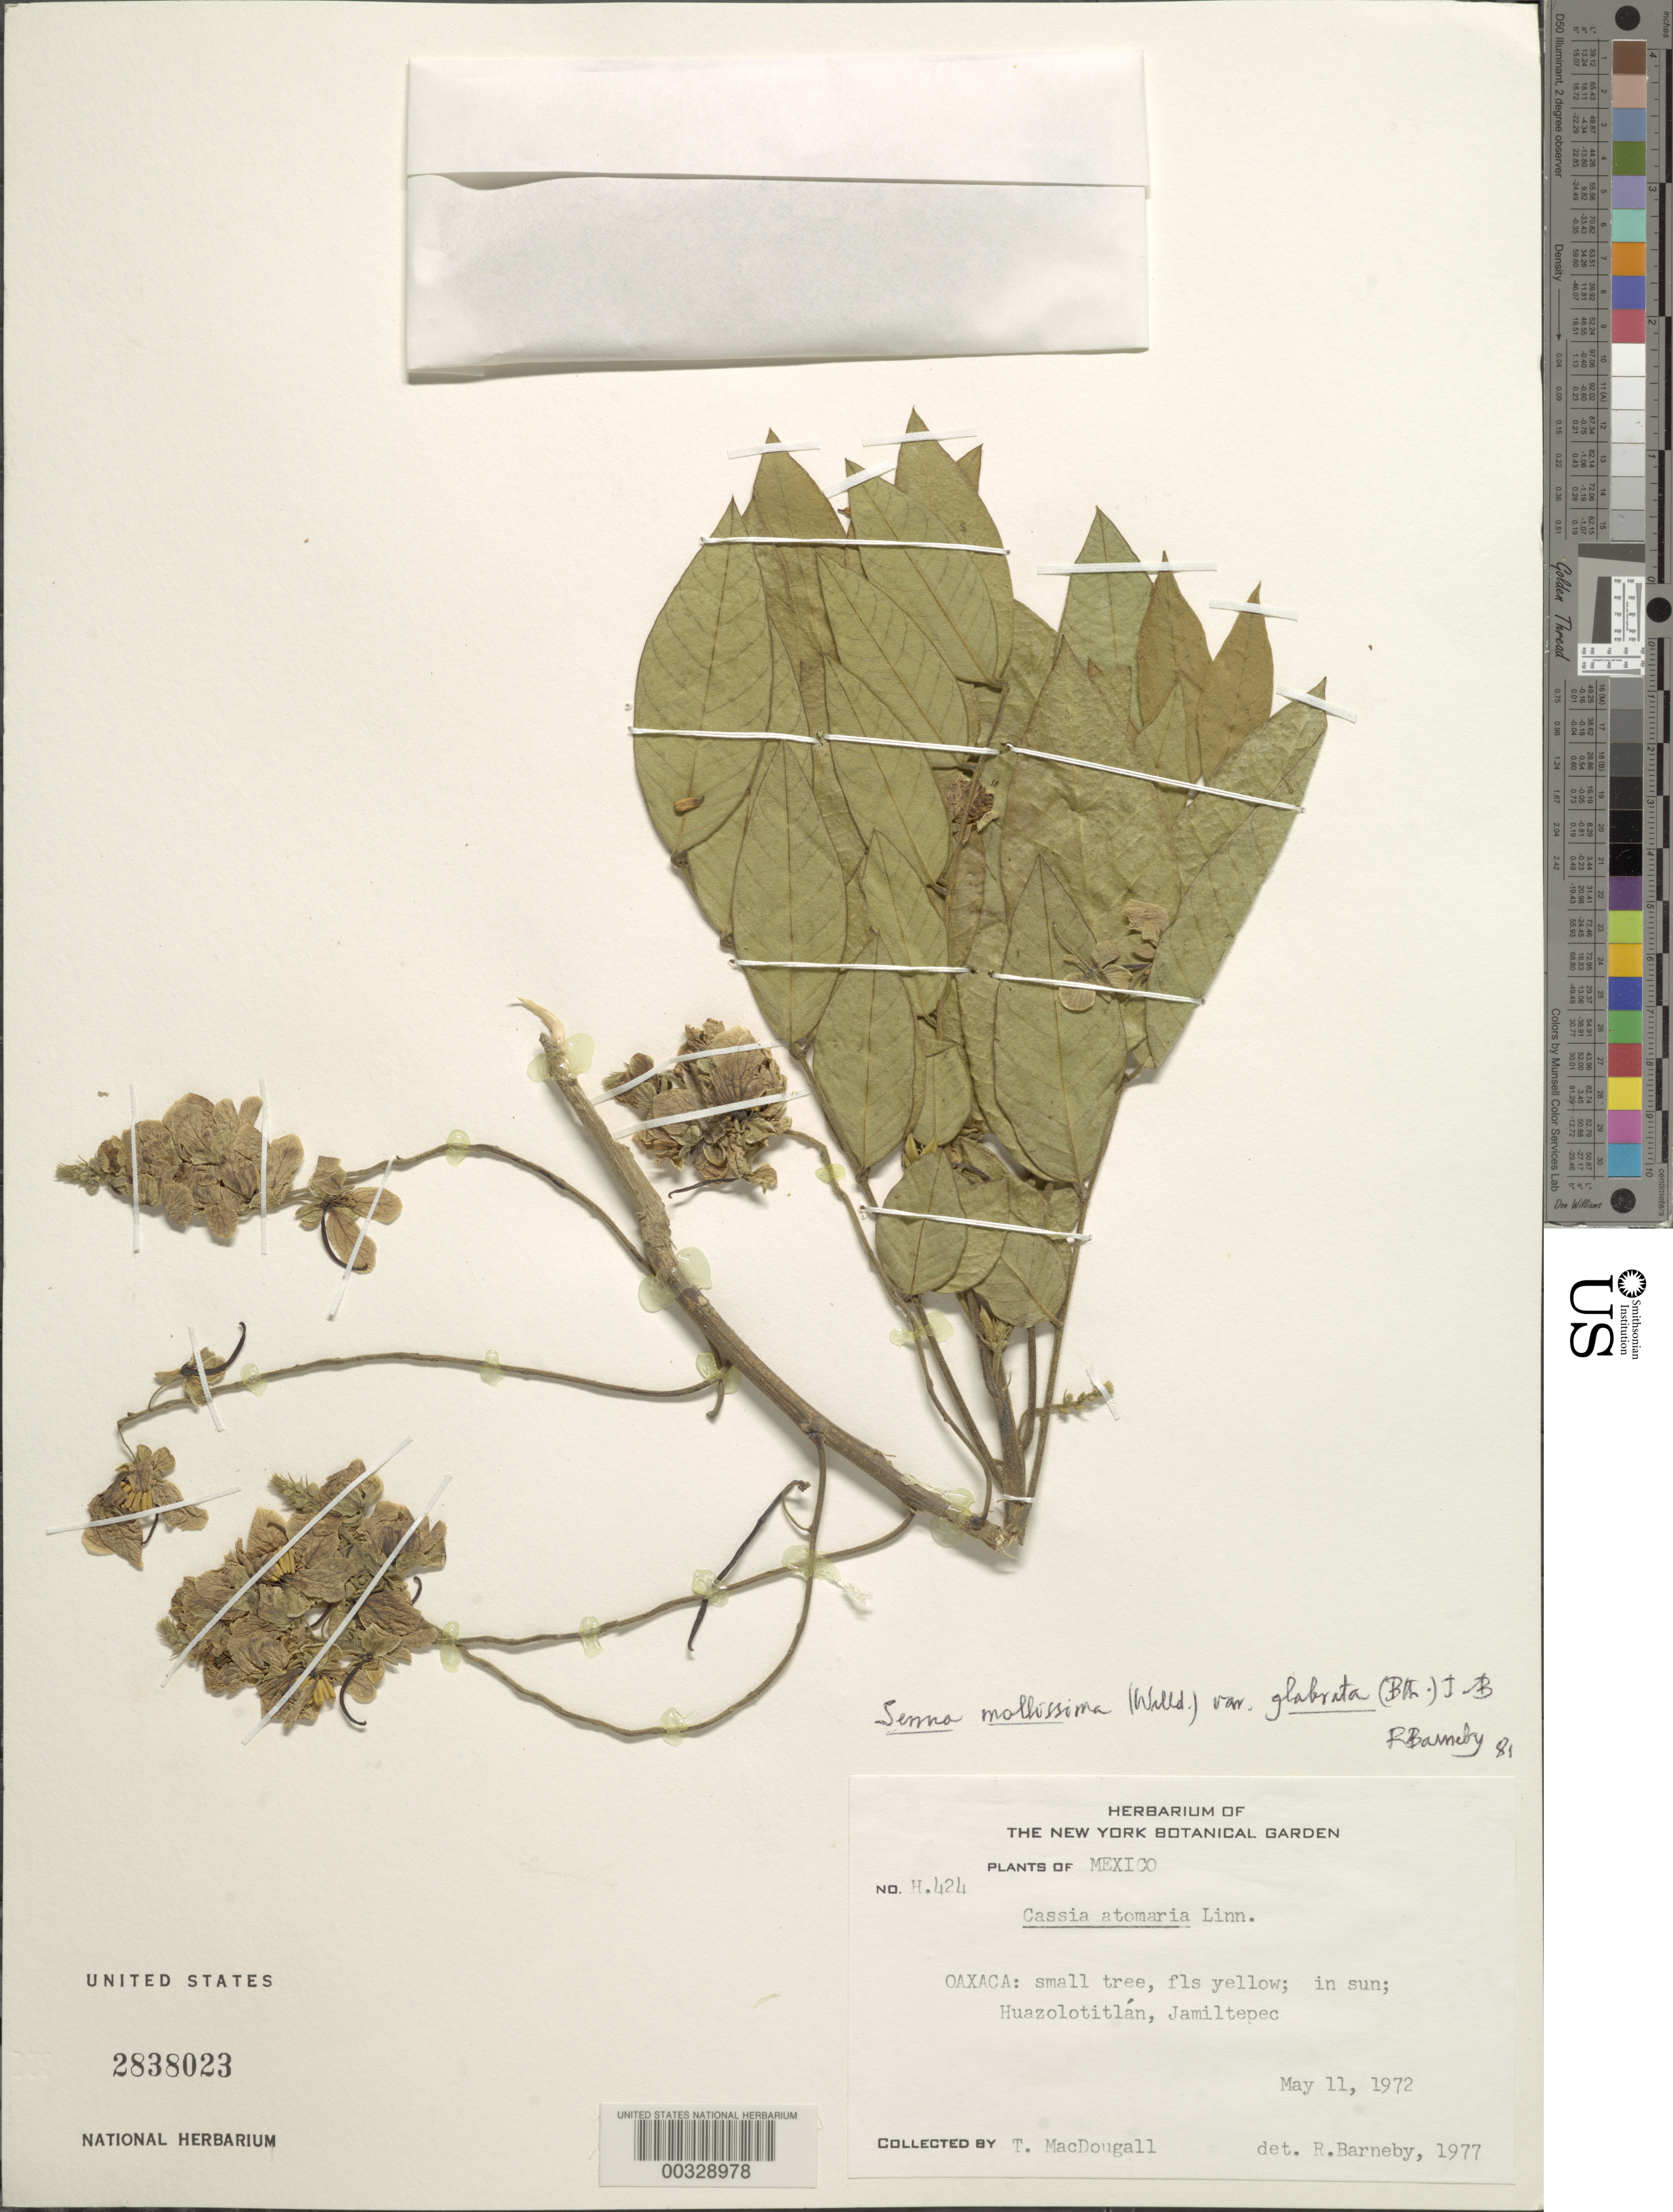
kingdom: Plantae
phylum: Tracheophyta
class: Magnoliopsida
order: Fabales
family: Fabaceae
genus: Senna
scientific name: Senna mollissima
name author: (Humb. & Bonpl. ex Willd.) H.S. Irwin & Barneby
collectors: T. Macdougall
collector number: H.424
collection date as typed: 11 May 1972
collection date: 1972-05-11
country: Mexico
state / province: Oaxaca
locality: Huazolotitlan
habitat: In sun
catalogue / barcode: US 2838023